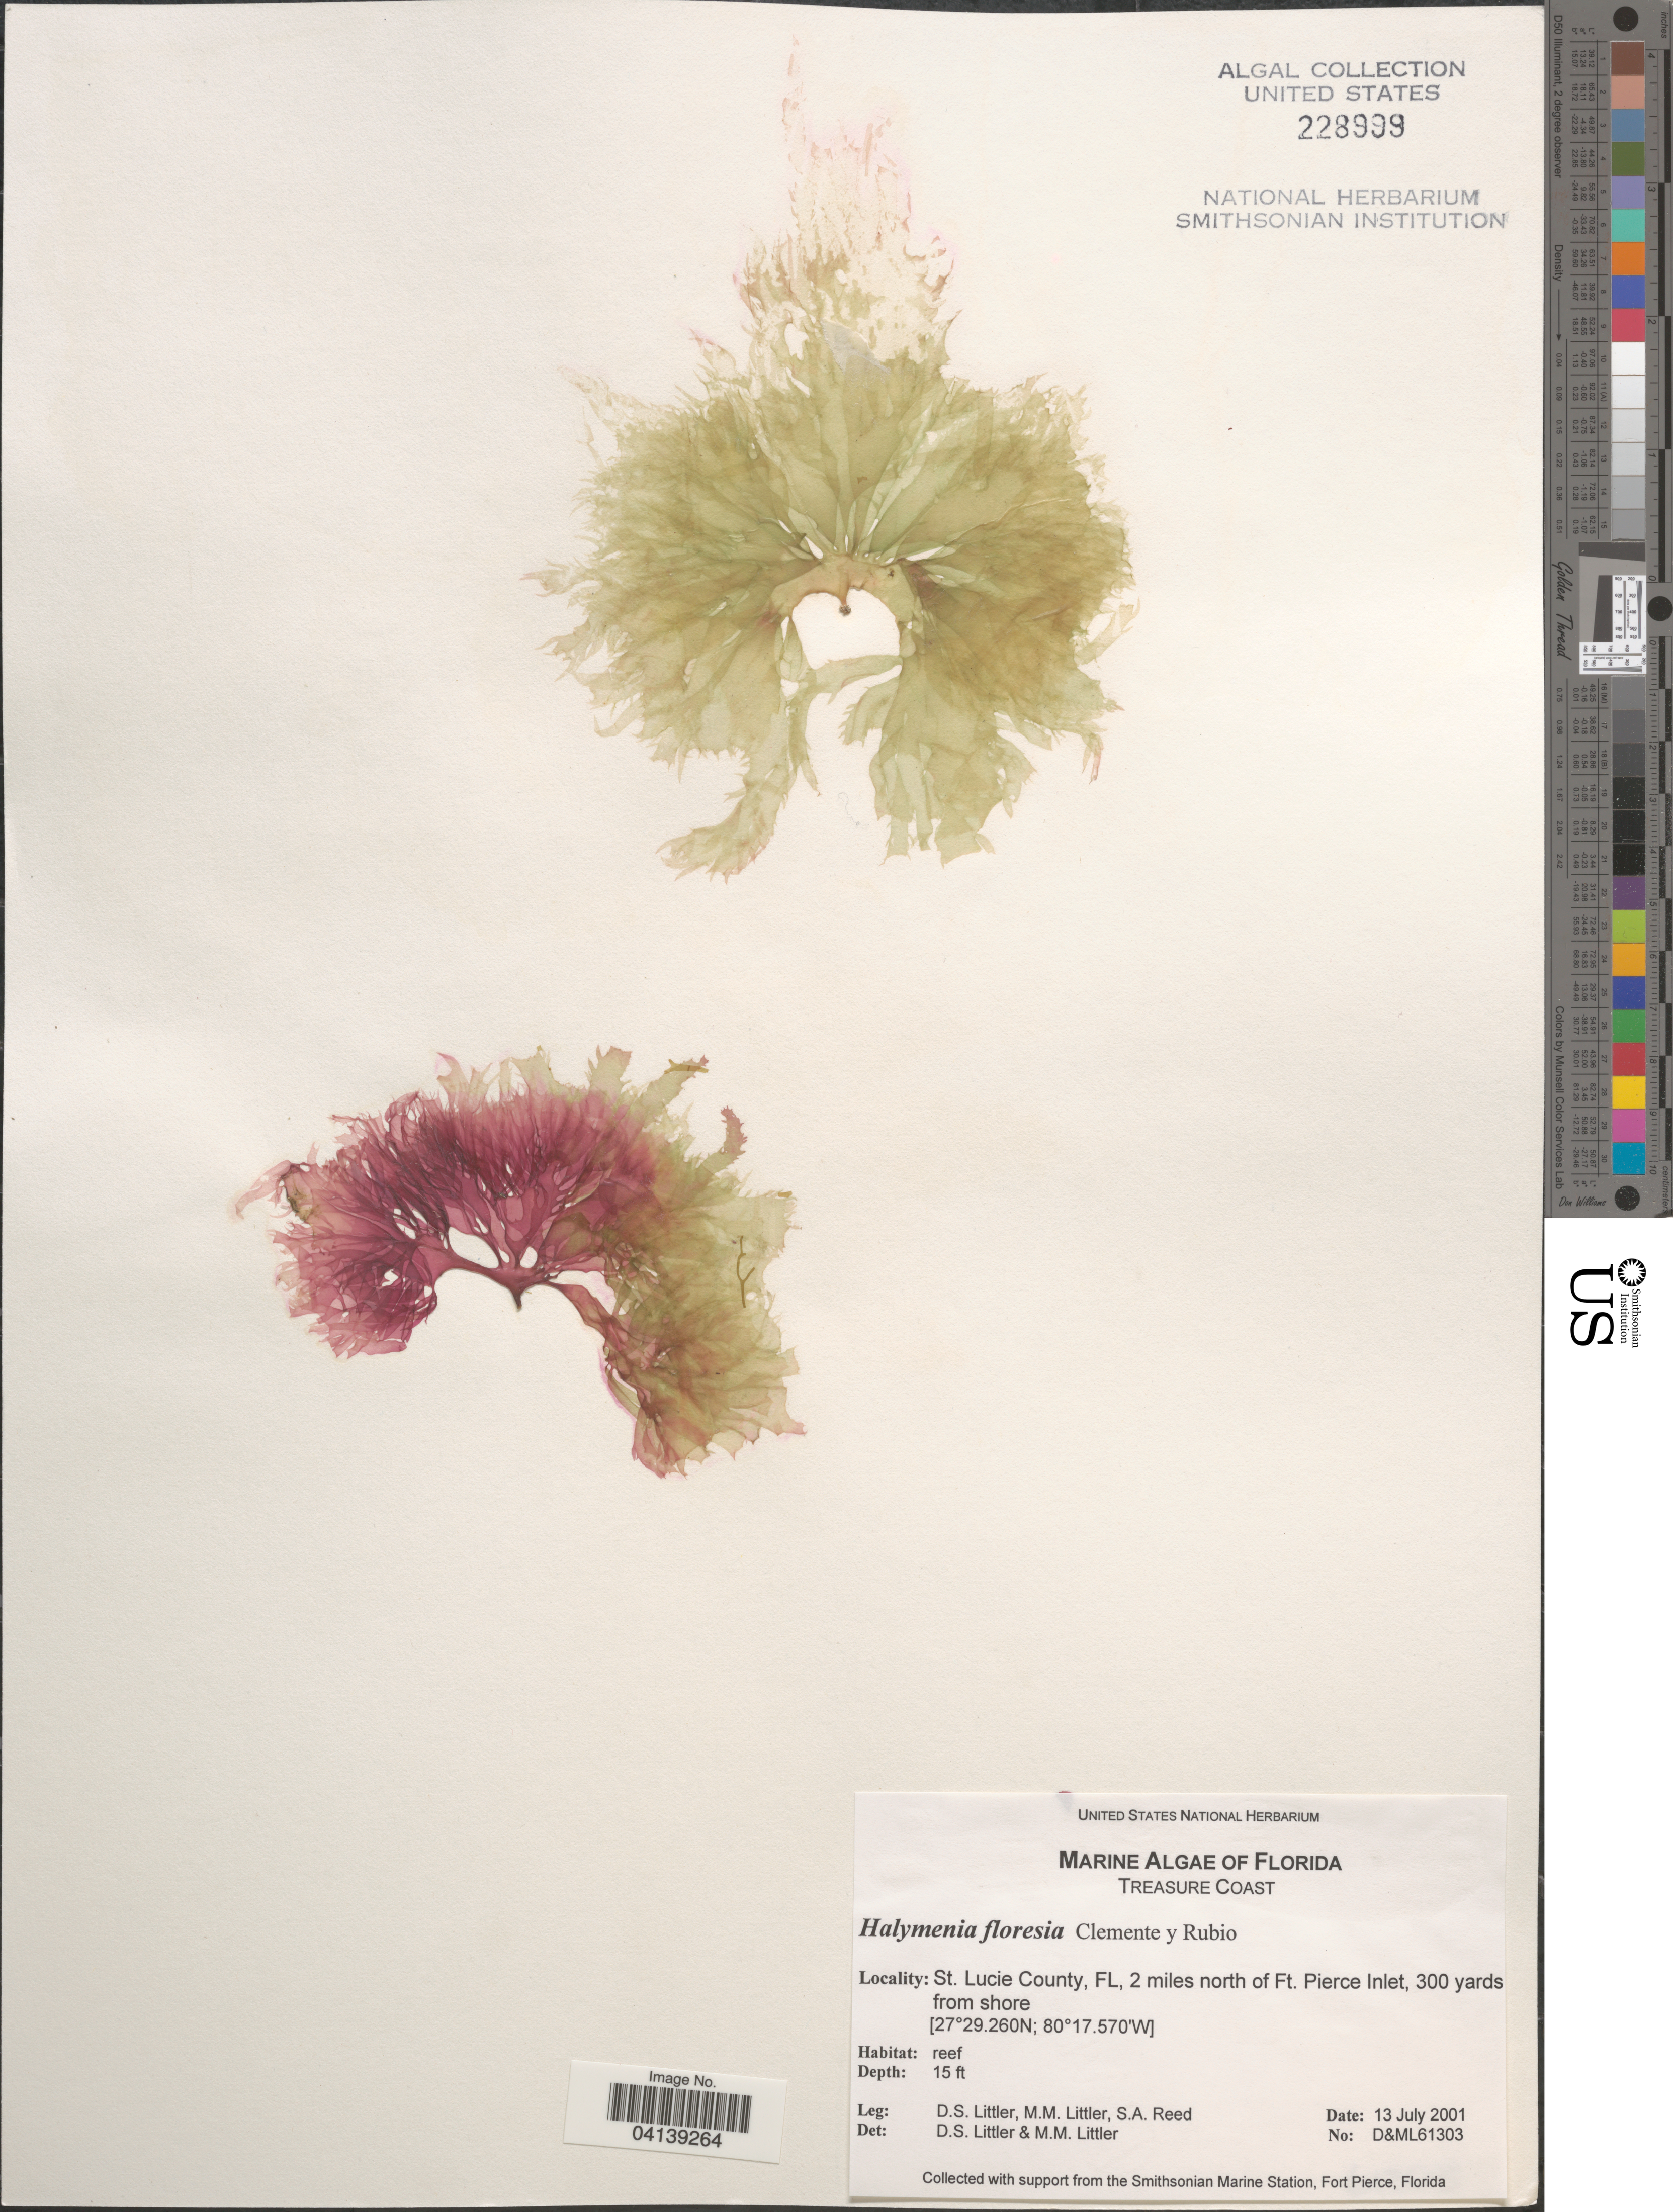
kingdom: Plantae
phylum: Rhodophyta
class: Florideophyceae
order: Halymeniales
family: Halymeniaceae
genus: Halymenia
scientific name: Halymenia floresii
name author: (Clemente) C. Agardh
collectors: D. S. Littler & S. Reed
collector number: D&ML61303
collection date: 2001-07-13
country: United States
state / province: Florida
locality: Treasure Coast. St. Lucie County, 2 miles north of Ft. Pierce Inlet, 300 yards from shore.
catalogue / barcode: US 228999